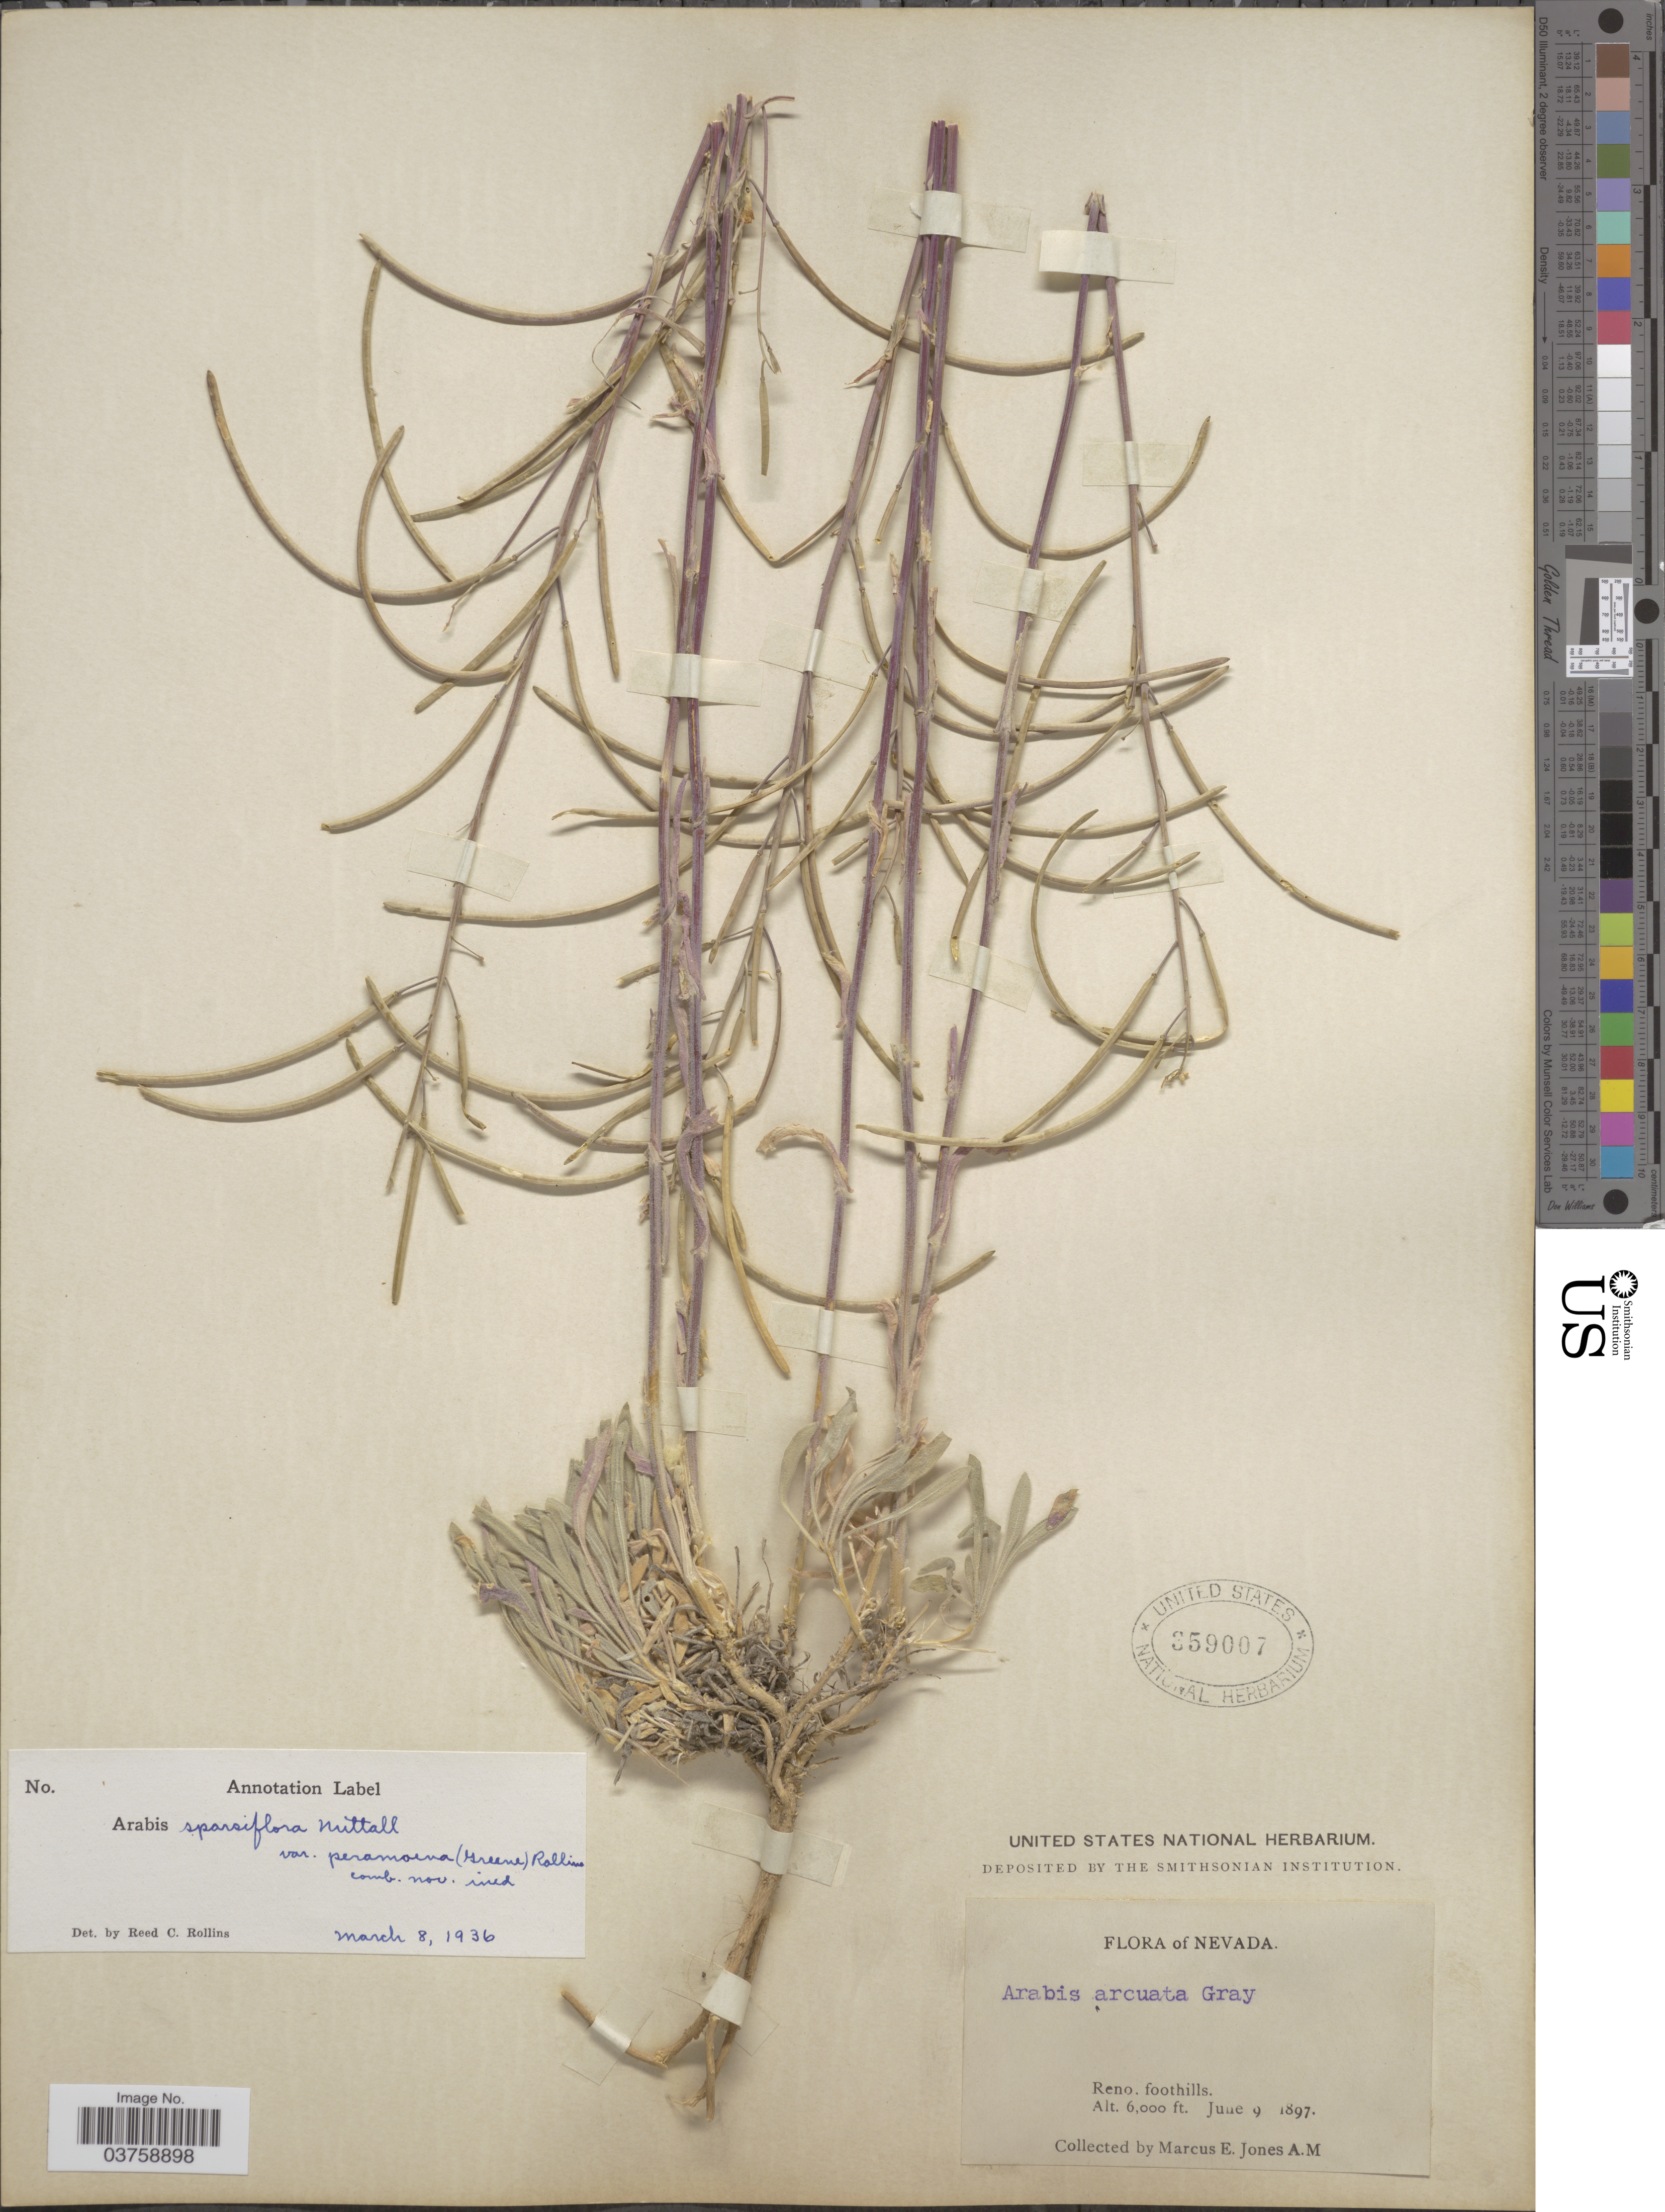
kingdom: Plantae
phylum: Tracheophyta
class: Magnoliopsida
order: Brassicales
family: Brassicaceae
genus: Arabis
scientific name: Arabis sparsiflora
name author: Nutt.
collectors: M. E. Jones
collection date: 1897-06-09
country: United States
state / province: Nevada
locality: Reno, foothills.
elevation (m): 1829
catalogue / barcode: US 359007